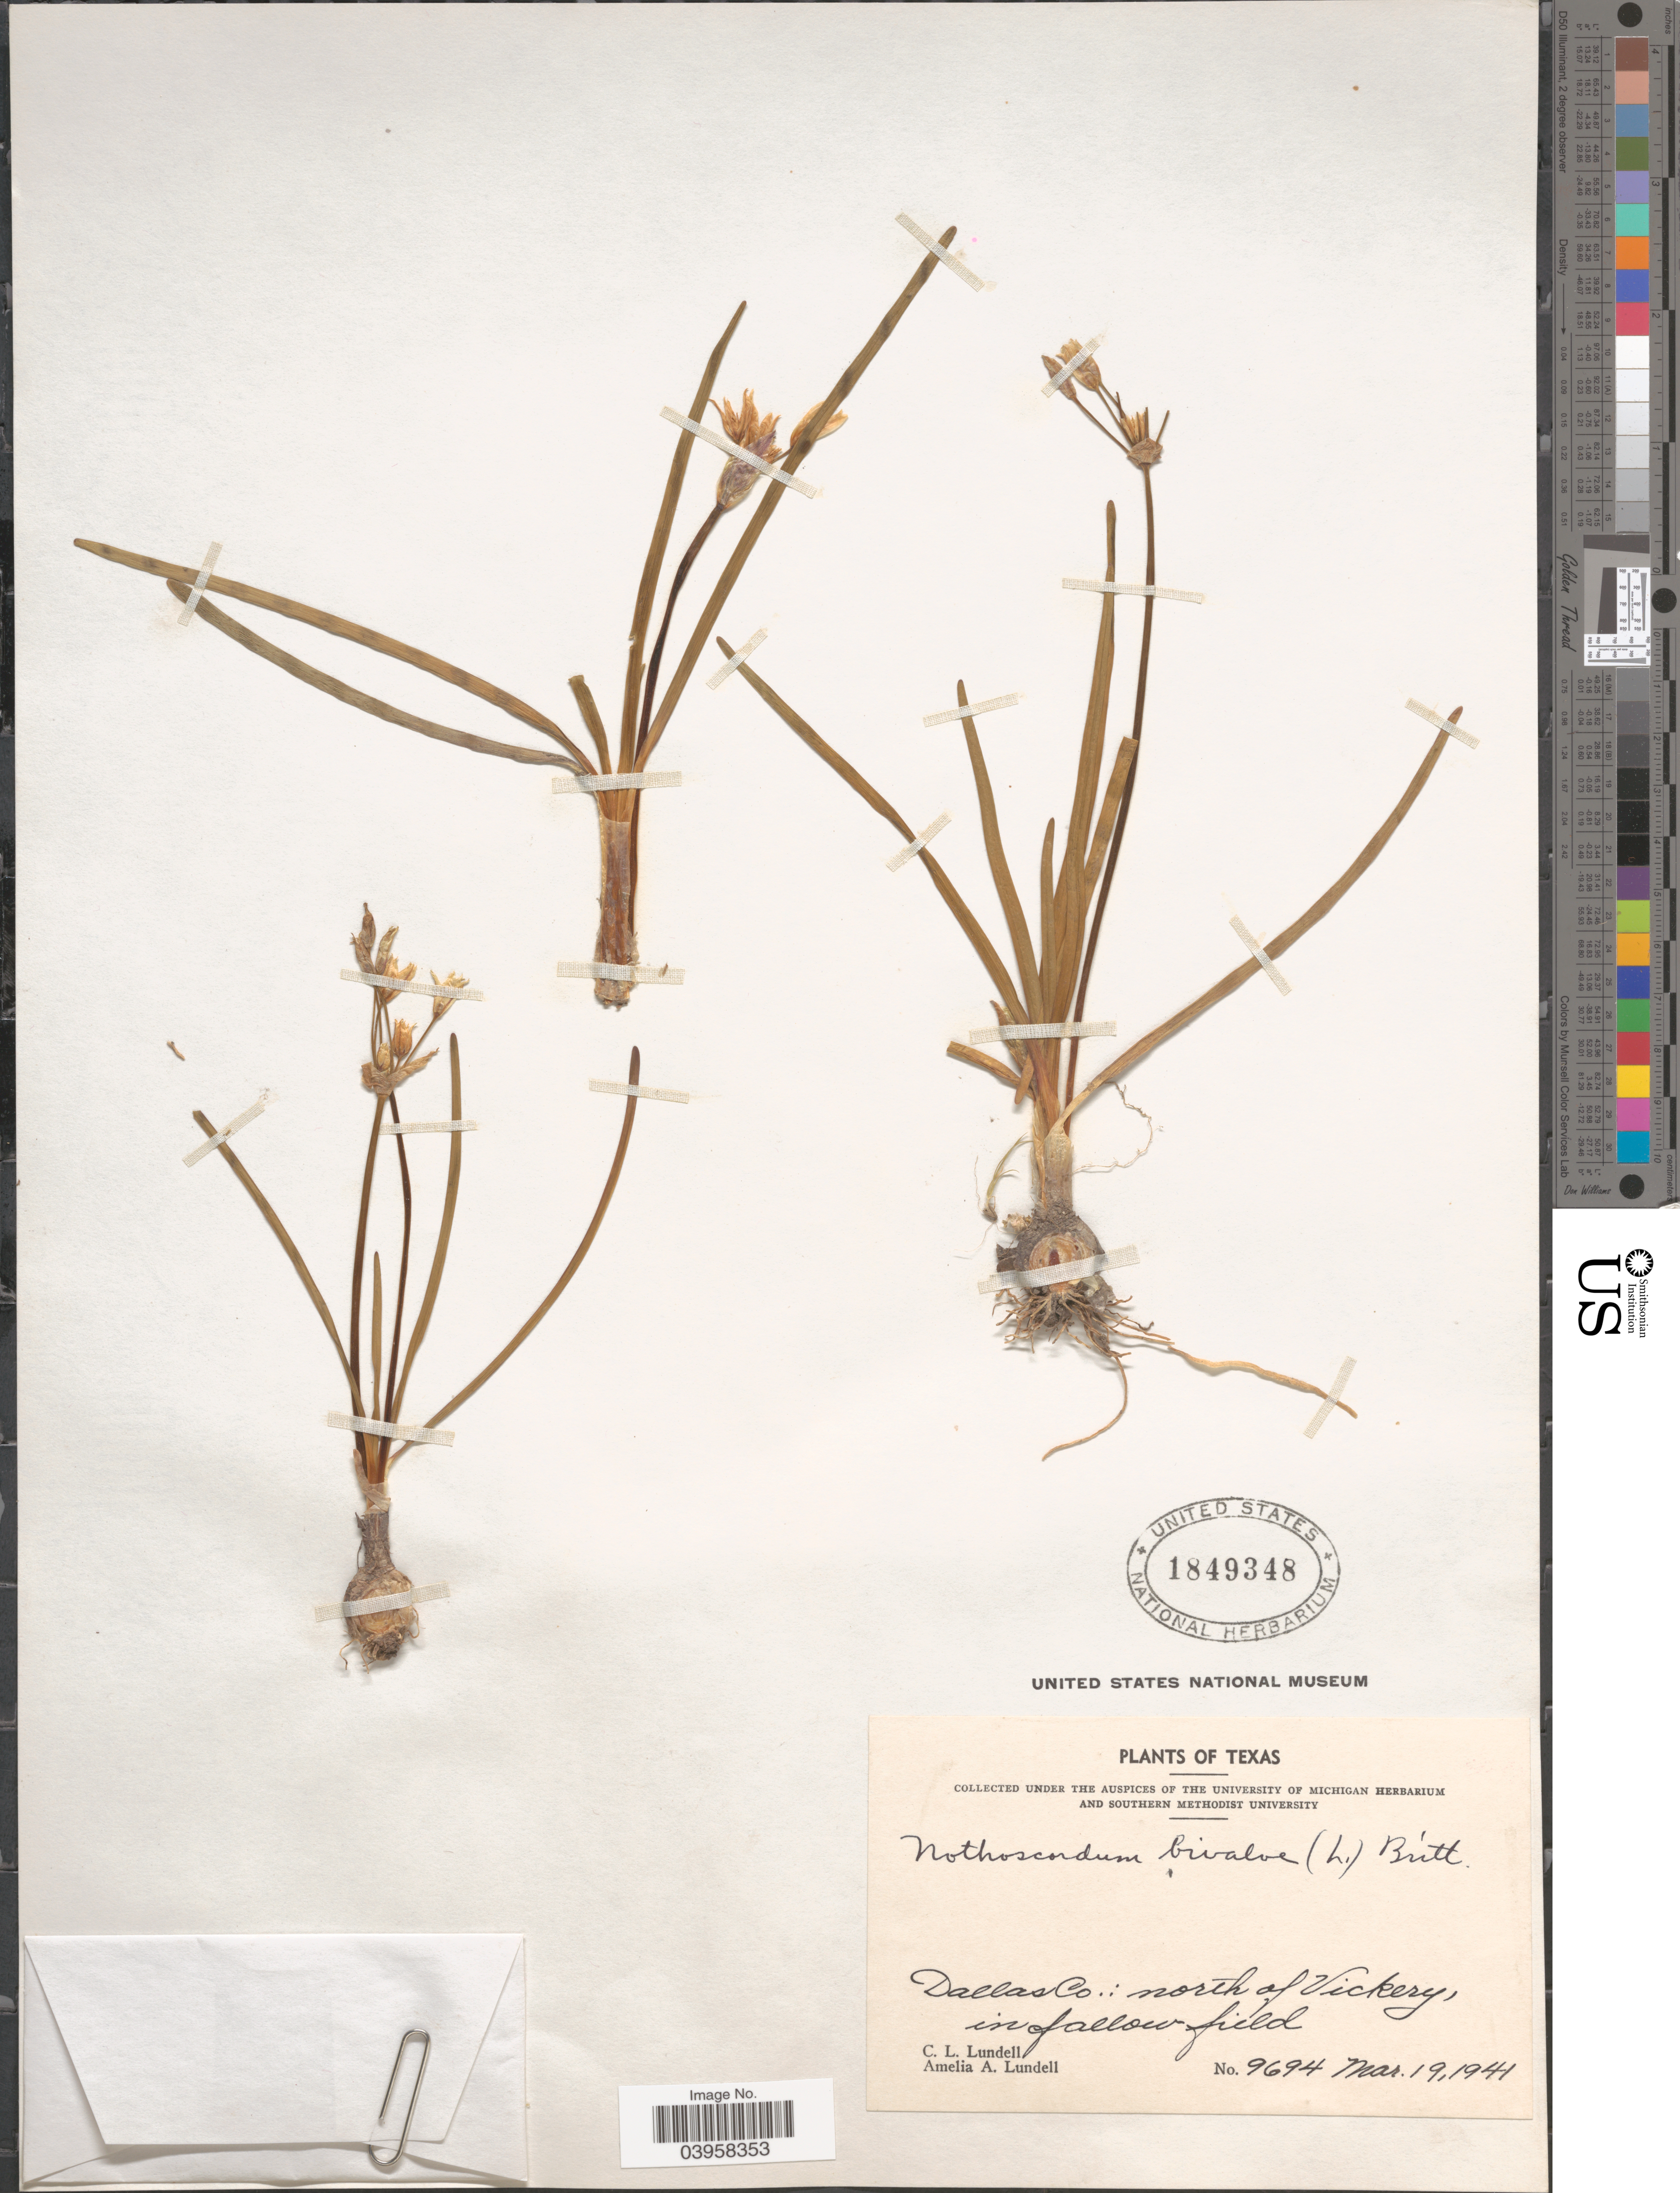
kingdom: Plantae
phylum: Tracheophyta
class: Liliopsida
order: Asparagales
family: Amaryllidaceae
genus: Nothoscordum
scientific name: Nothoscordum bivalve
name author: (L.) Britton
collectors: C. L. Lundell & A. A. Lundell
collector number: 9694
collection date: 1944-03-19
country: United States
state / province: Texas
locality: Dallas Co.: north of Vickery, in fallow field.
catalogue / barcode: US 1849348